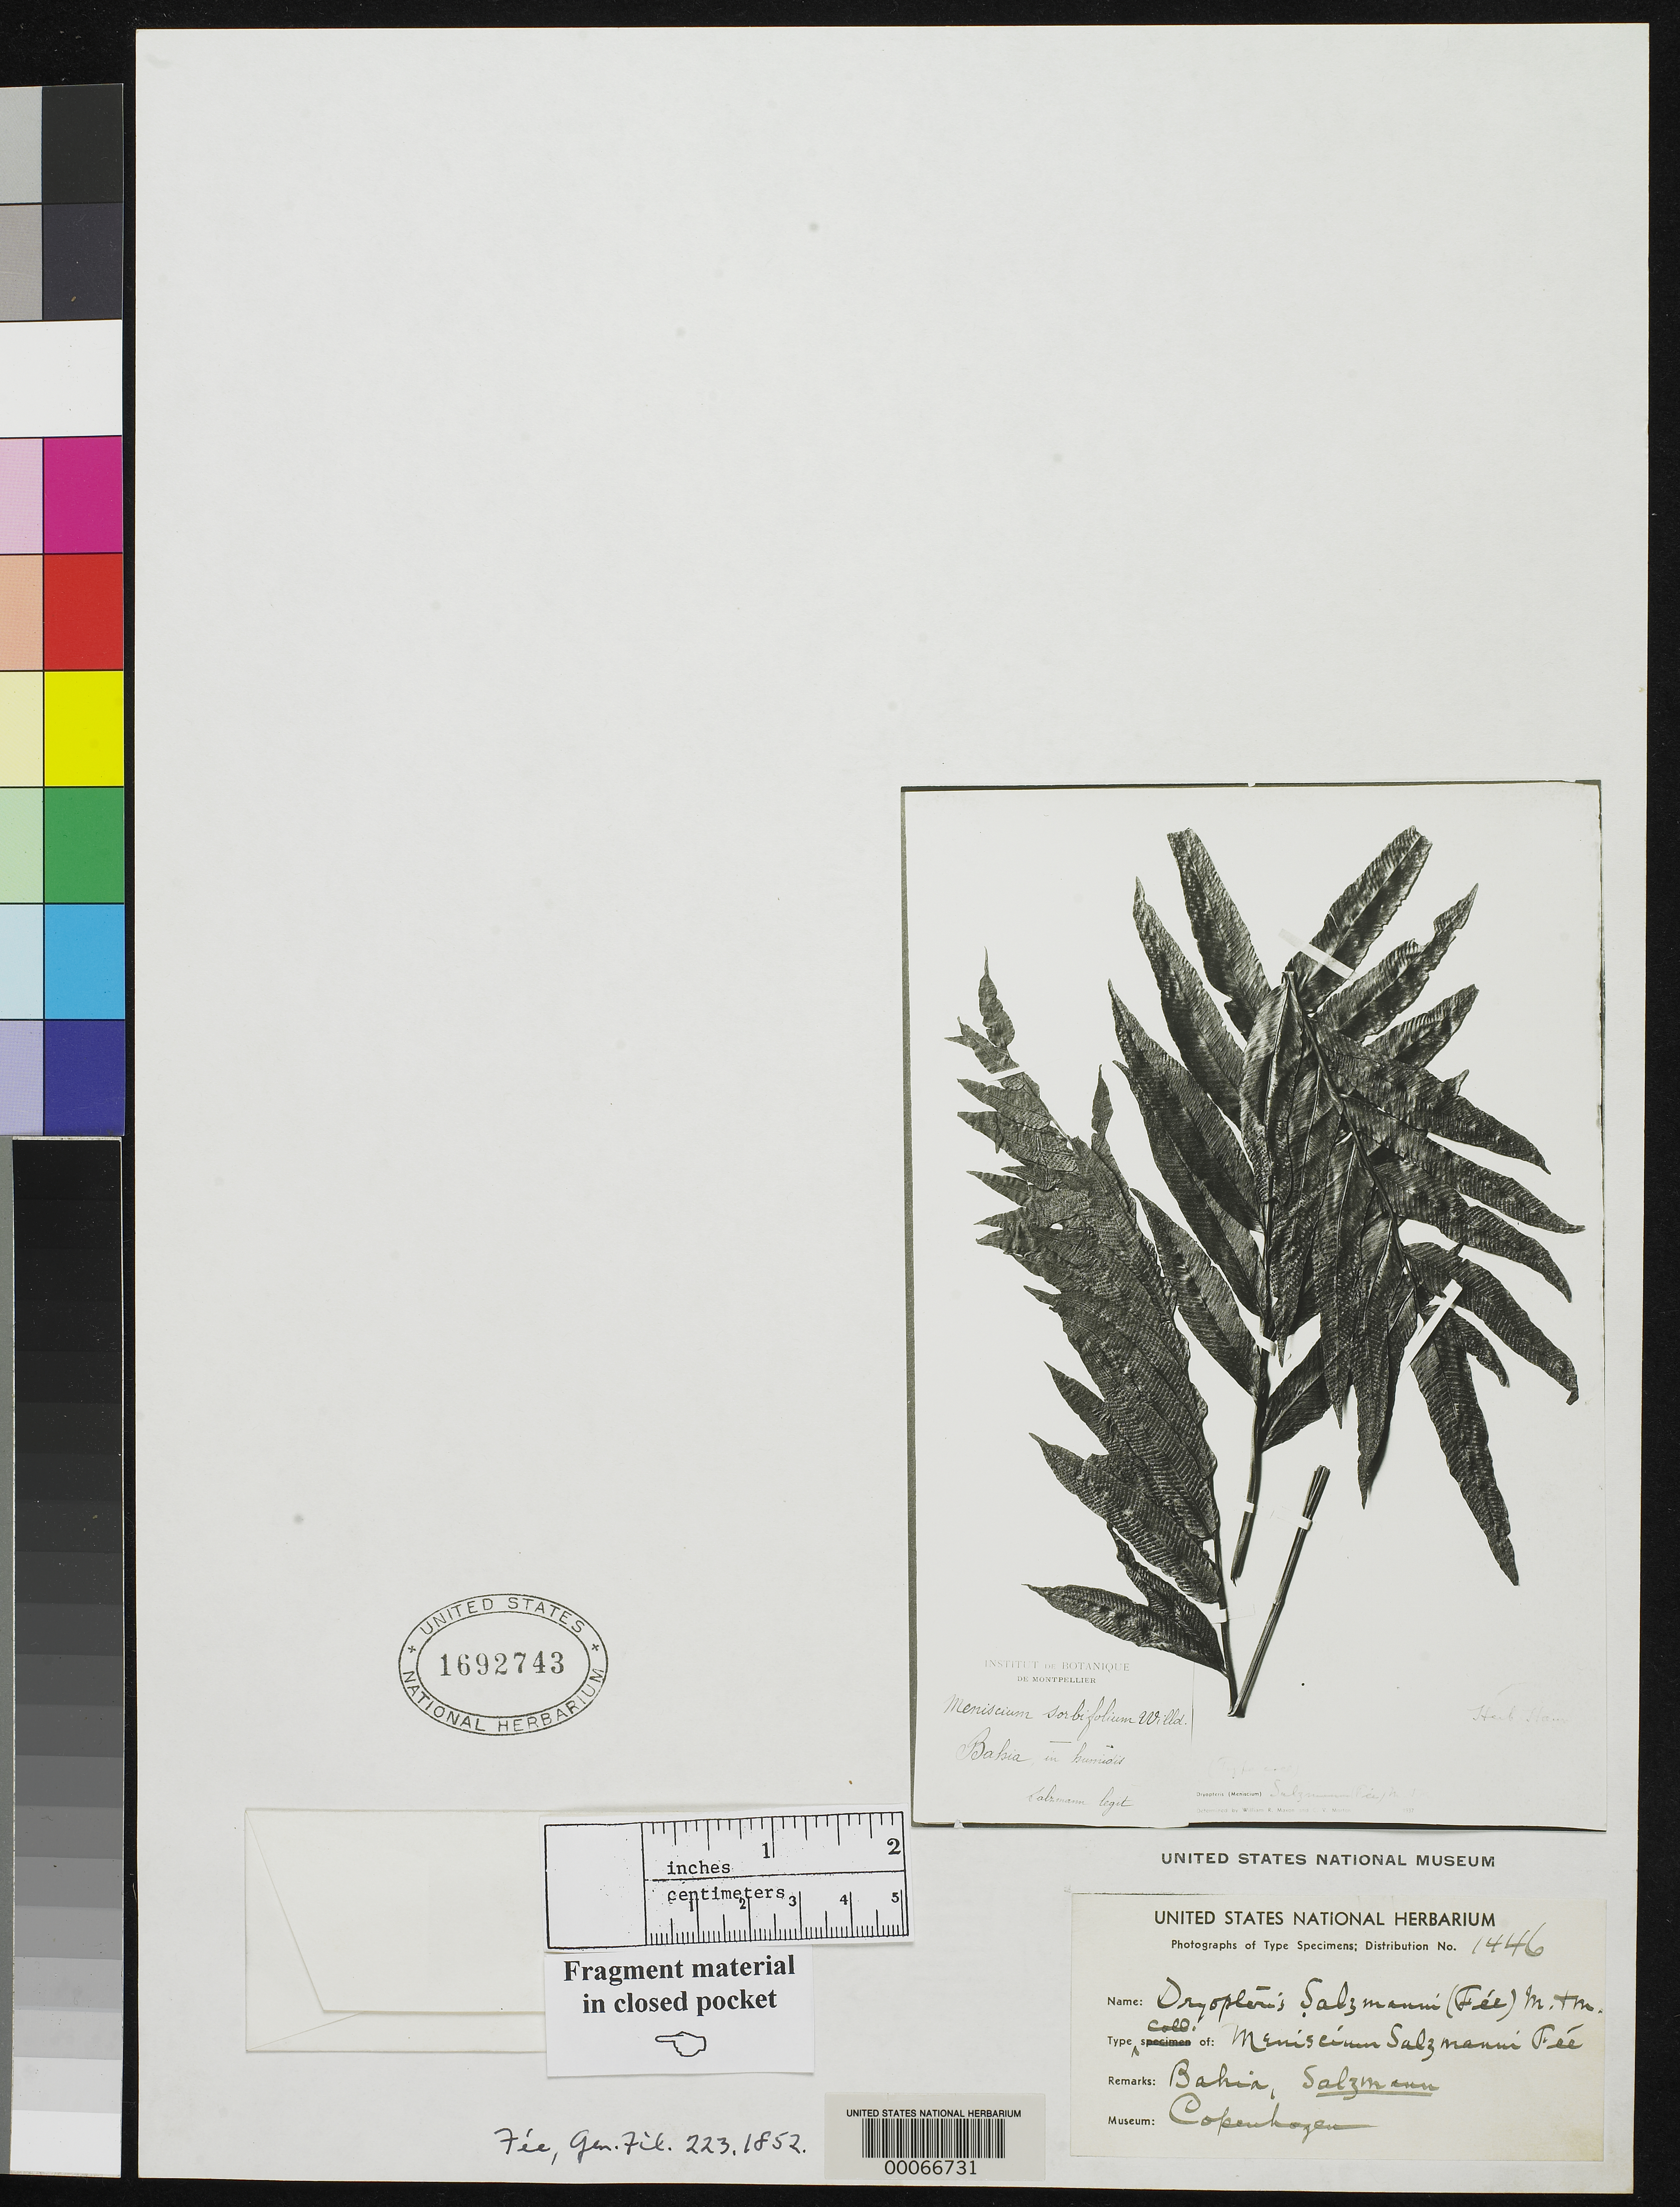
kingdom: Plantae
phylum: Tracheophyta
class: Polypodiopsida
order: Polypodiales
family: Thelypteridaceae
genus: Meniscium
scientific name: Meniscium salzmannii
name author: Fée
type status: Type Collection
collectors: P. Salzmann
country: Brazil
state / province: Bahia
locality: North of Esplanda city on road to Jaquera.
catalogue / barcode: US 1692743